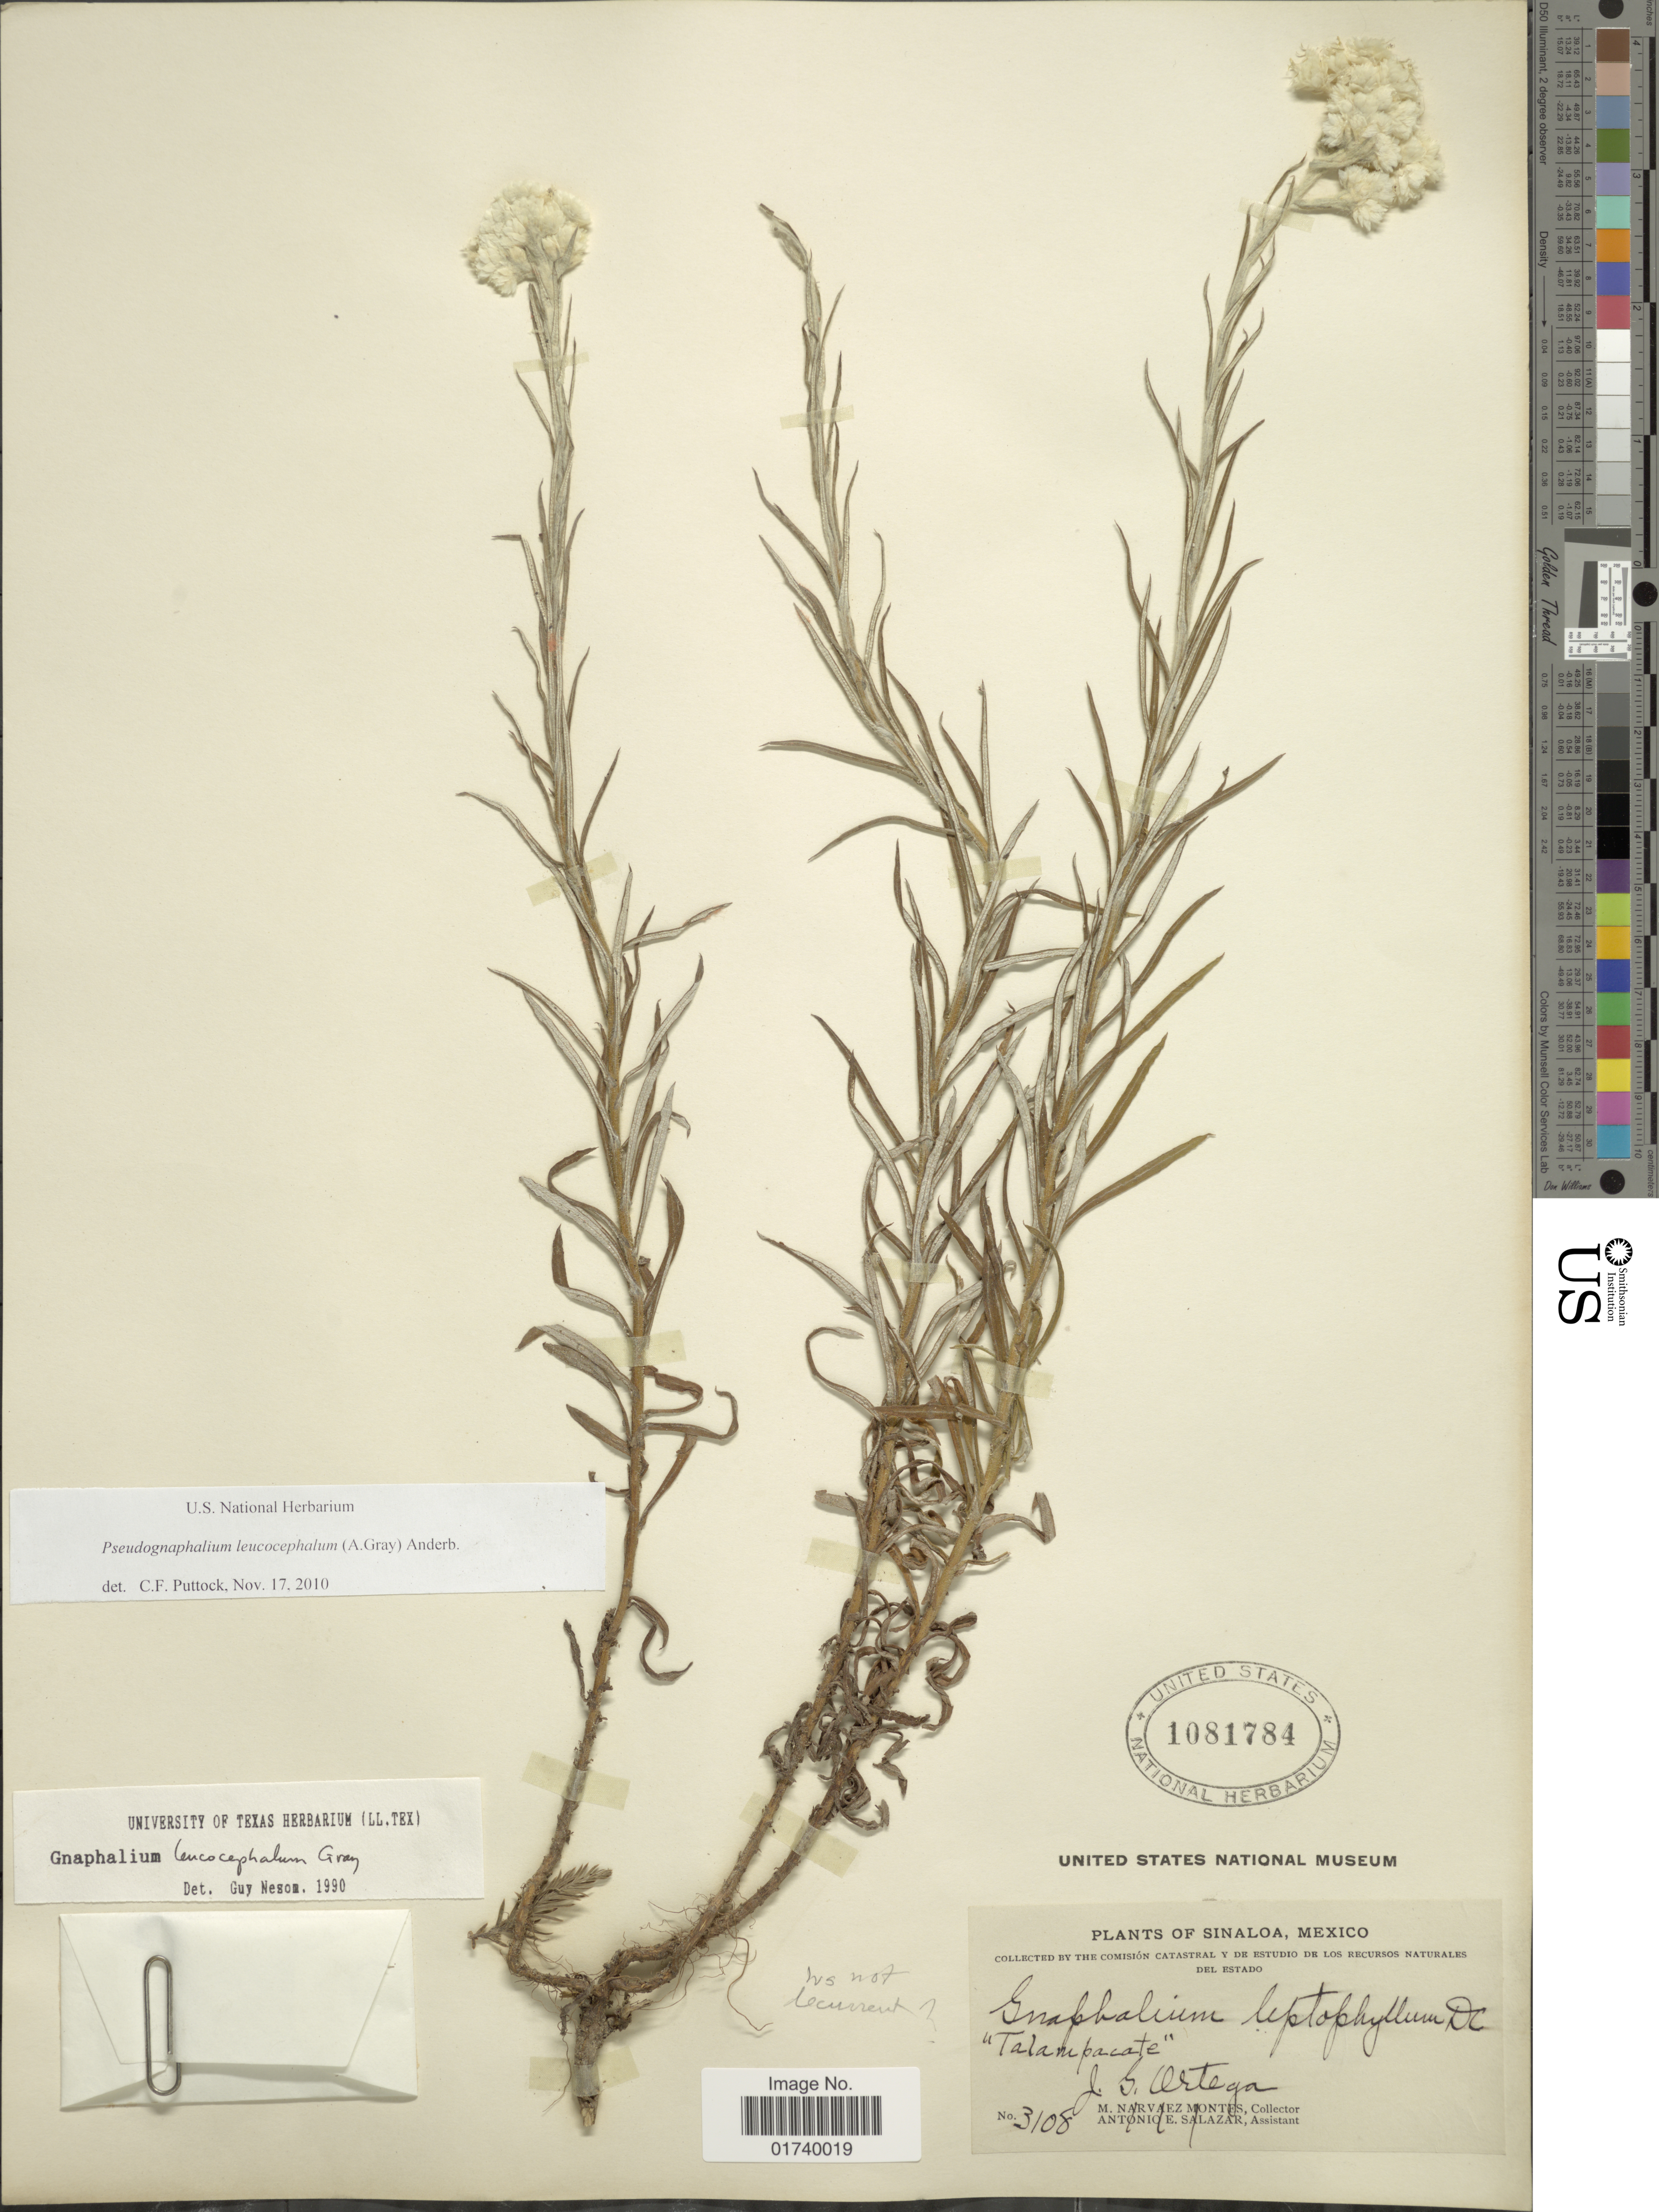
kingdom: Plantae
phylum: Tracheophyta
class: Magnoliopsida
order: Asterales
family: Asteraceae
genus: Pseudognaphalium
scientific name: Pseudognaphalium leucocephalum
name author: (A. Gray) Anderb.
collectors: J. S. Ortega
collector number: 3108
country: Mexico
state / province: Sinaloa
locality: Talampacate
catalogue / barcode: US 1081784